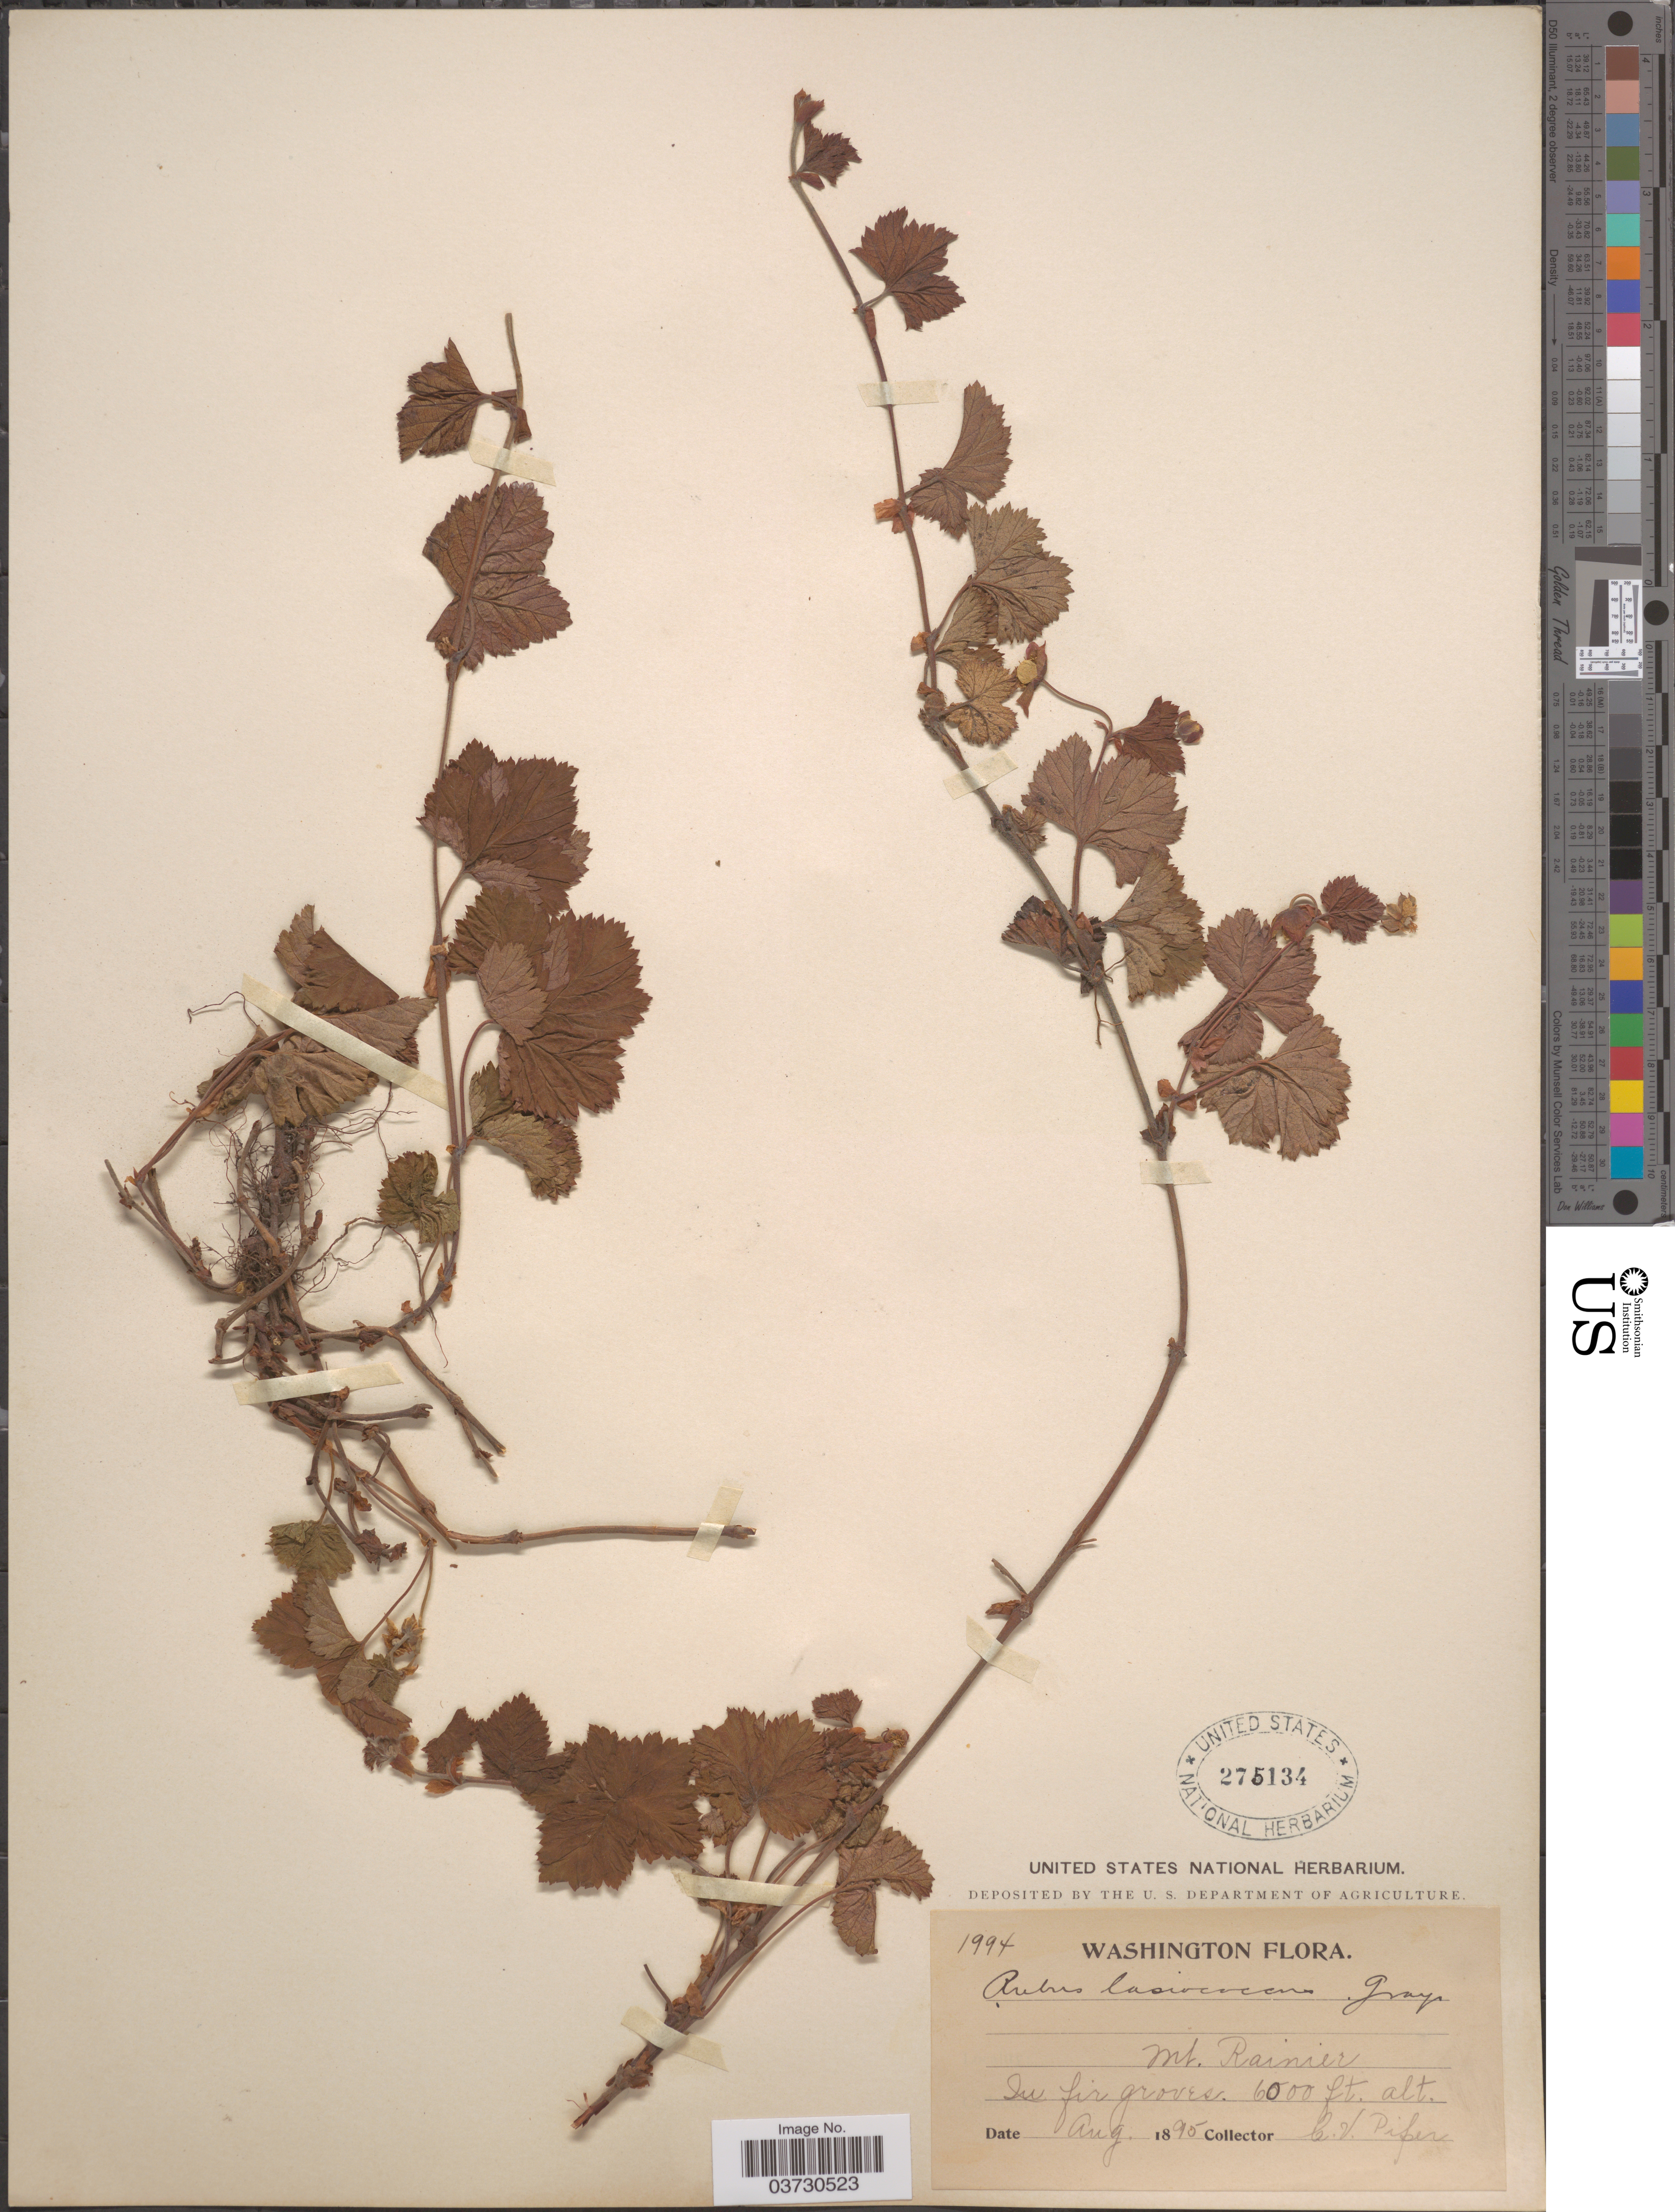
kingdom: Plantae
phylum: Tracheophyta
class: Magnoliopsida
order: Rosales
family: Rosaceae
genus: Rubus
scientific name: Rubus lasiococcus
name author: A. Gray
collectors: C. V. Piper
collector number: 1994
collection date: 1895-08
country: United States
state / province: Washington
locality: Mt. Rainier.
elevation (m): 1829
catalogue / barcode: US 275134